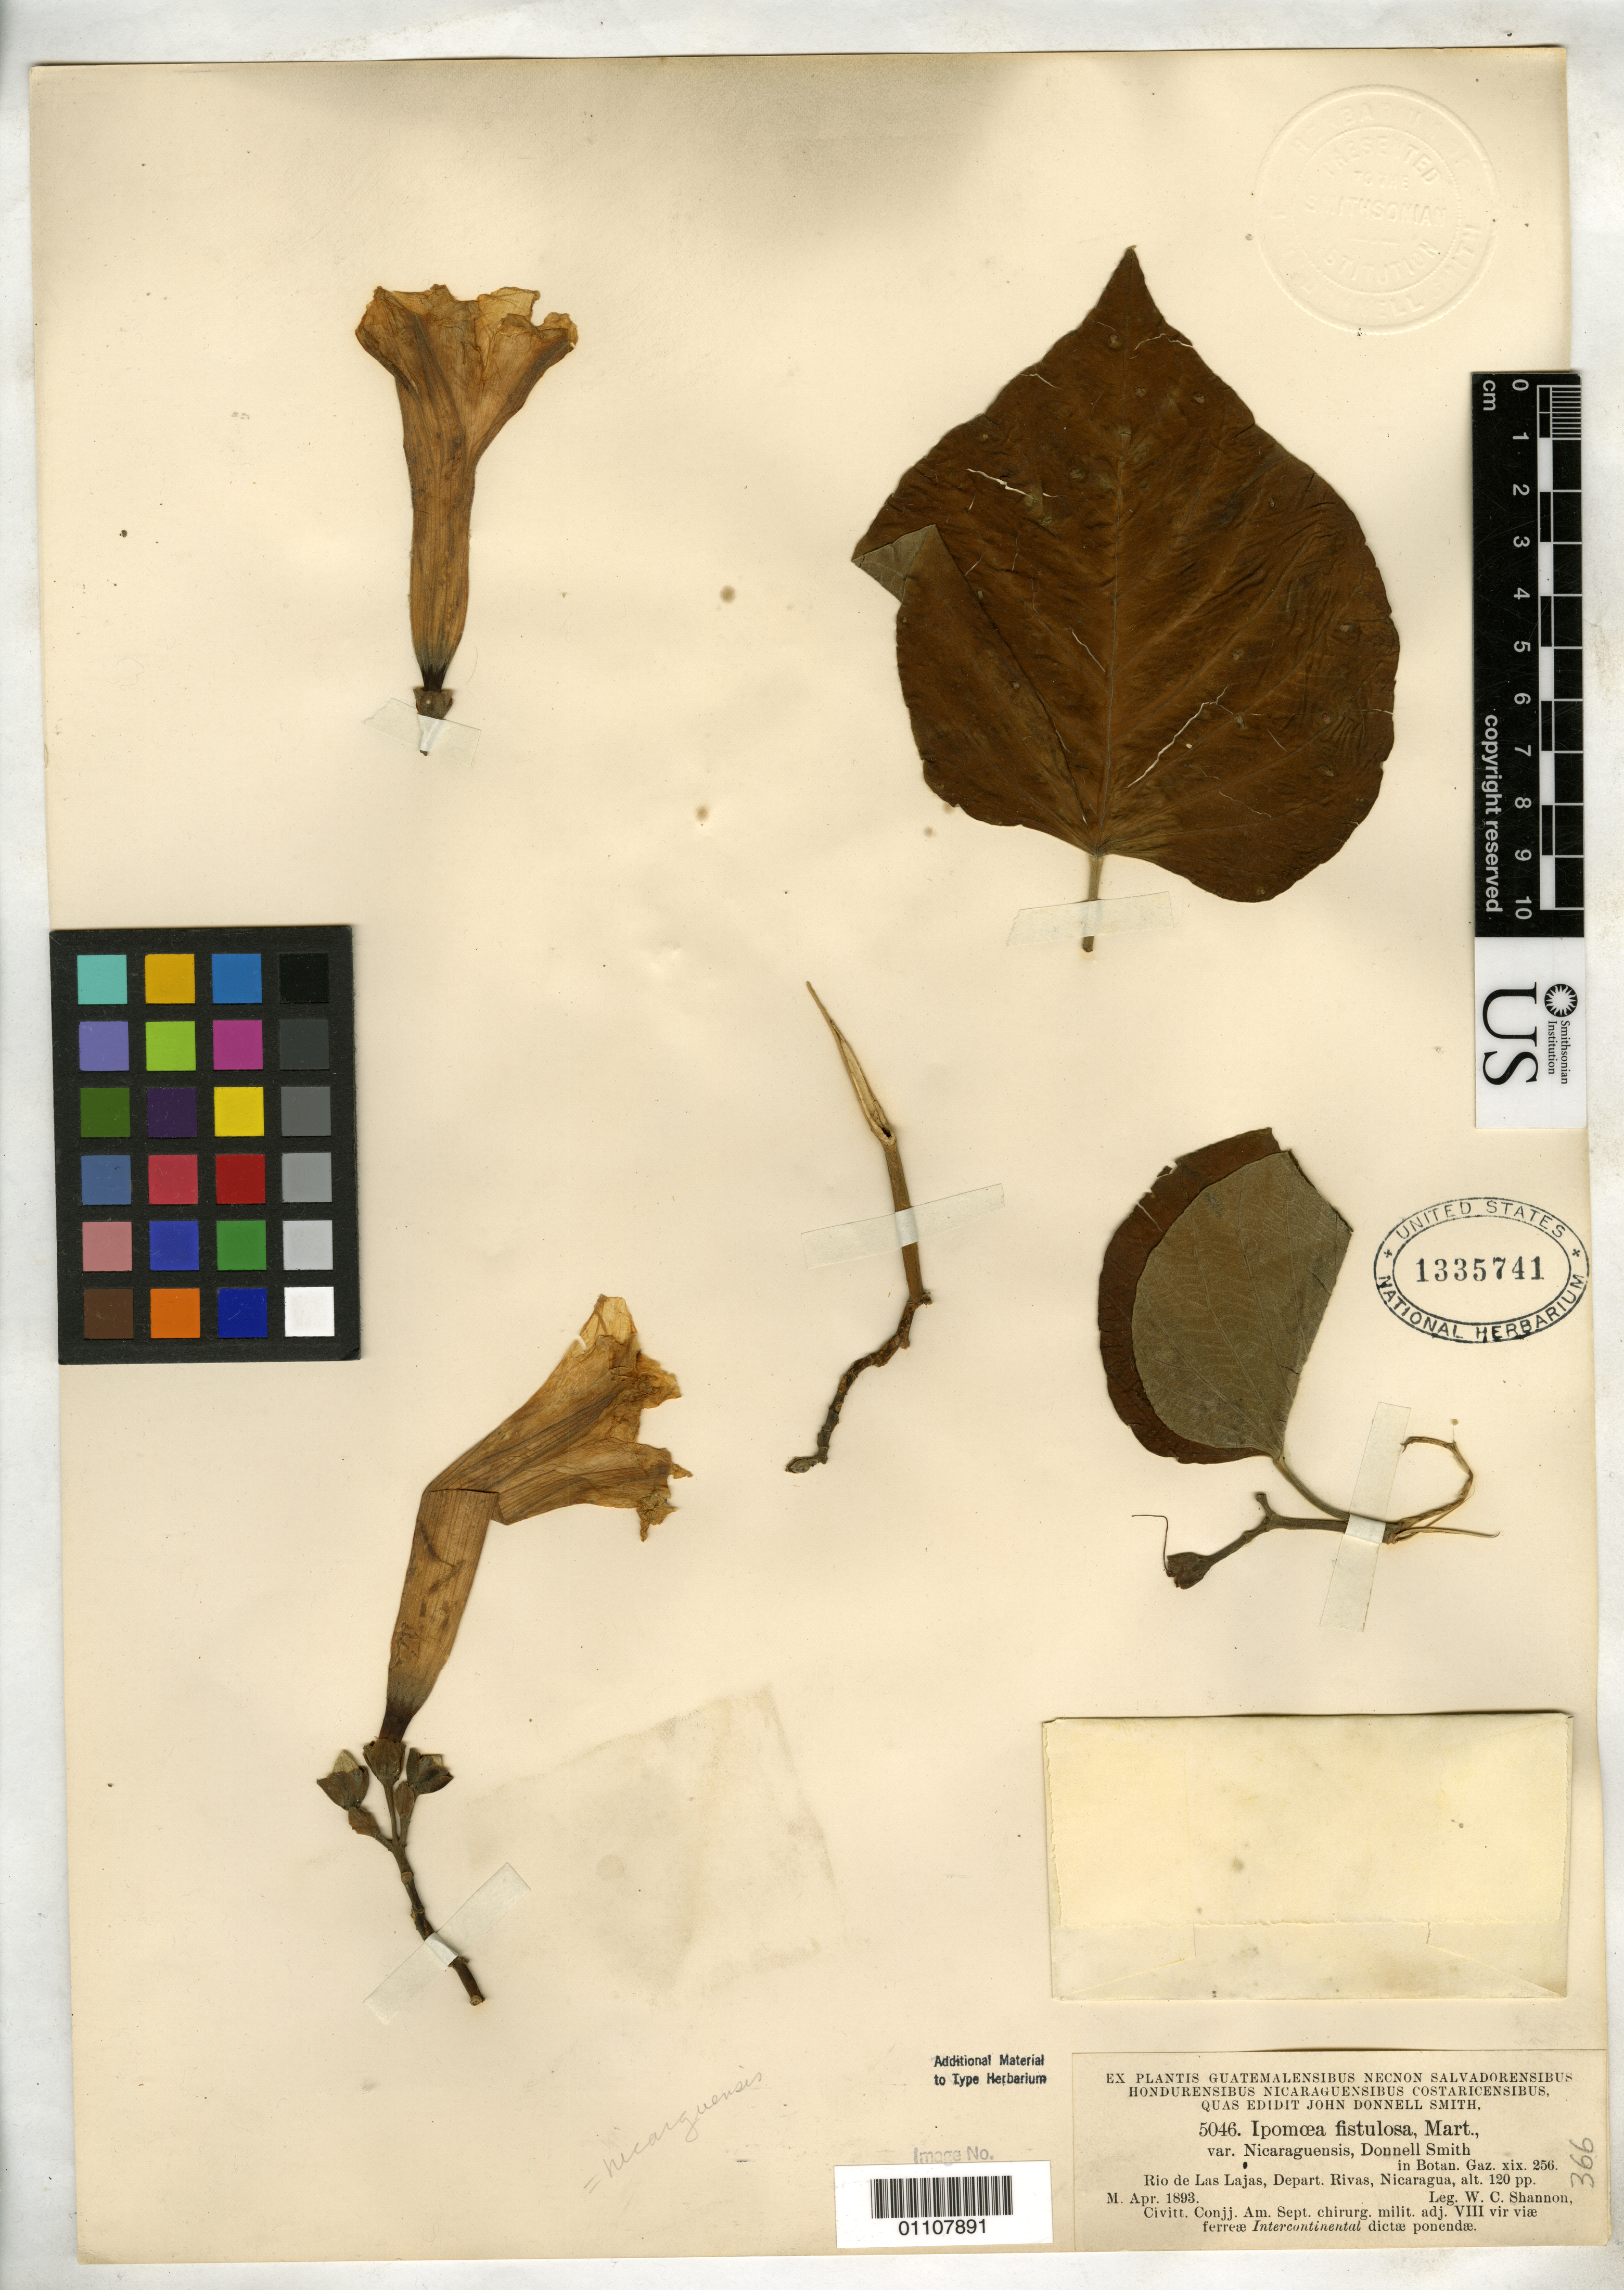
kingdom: Plantae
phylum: Tracheophyta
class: Magnoliopsida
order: Solanales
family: Convolvulaceae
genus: Ipomoea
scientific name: Ipomoea fistulosa var. nicaraguensis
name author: Donn. Sm.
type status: Holotype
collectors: W. C. Shannon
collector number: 5046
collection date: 1893-04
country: Nicaragua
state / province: Rivas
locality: Rio de Las Lajas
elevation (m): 37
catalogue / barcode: US 1335741